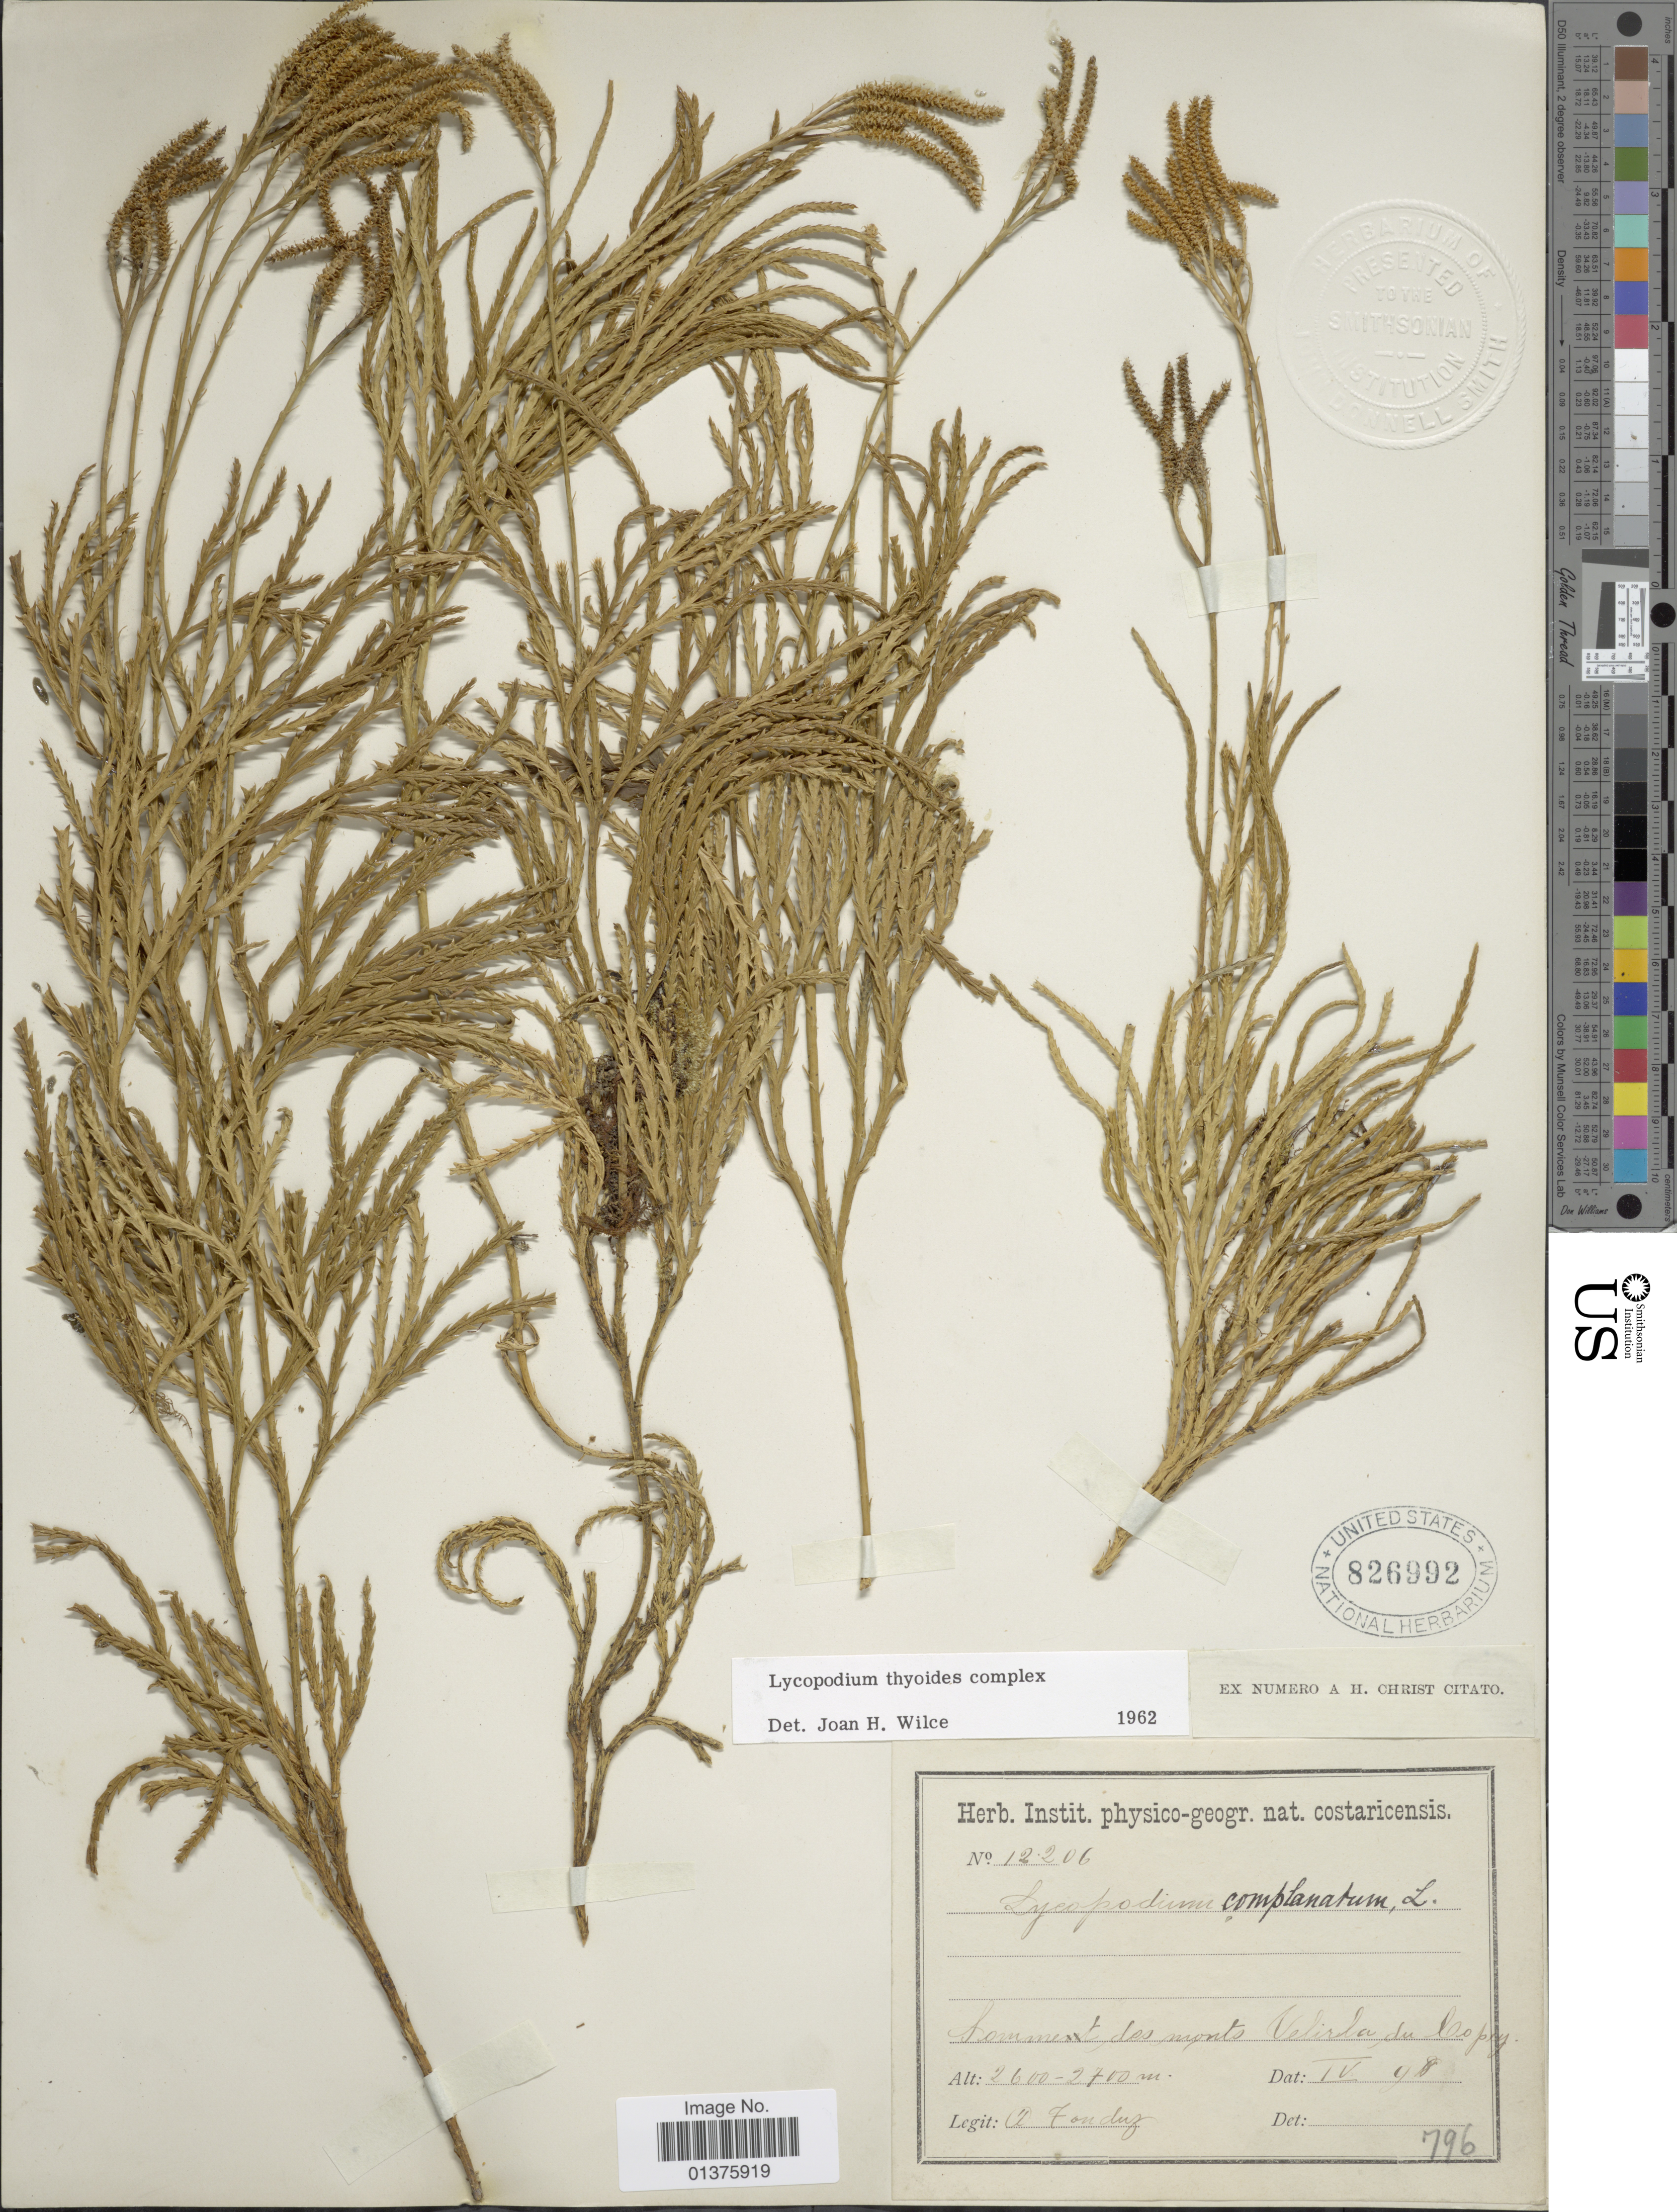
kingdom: Plantae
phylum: Tracheophyta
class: Lycopodiopsida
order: Lycopodiales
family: Lycopodiaceae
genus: Diphasiastrum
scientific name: Diphasiastrum thyoides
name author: (Humb. & Bonpl. ex Willd.) Holub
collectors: A. Tonduz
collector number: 12206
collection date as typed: Transcribed d/m/y: /4/98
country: Costa Rica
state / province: San José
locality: Sommet des monts Velirla du Copey.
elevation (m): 2600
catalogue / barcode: US 826992